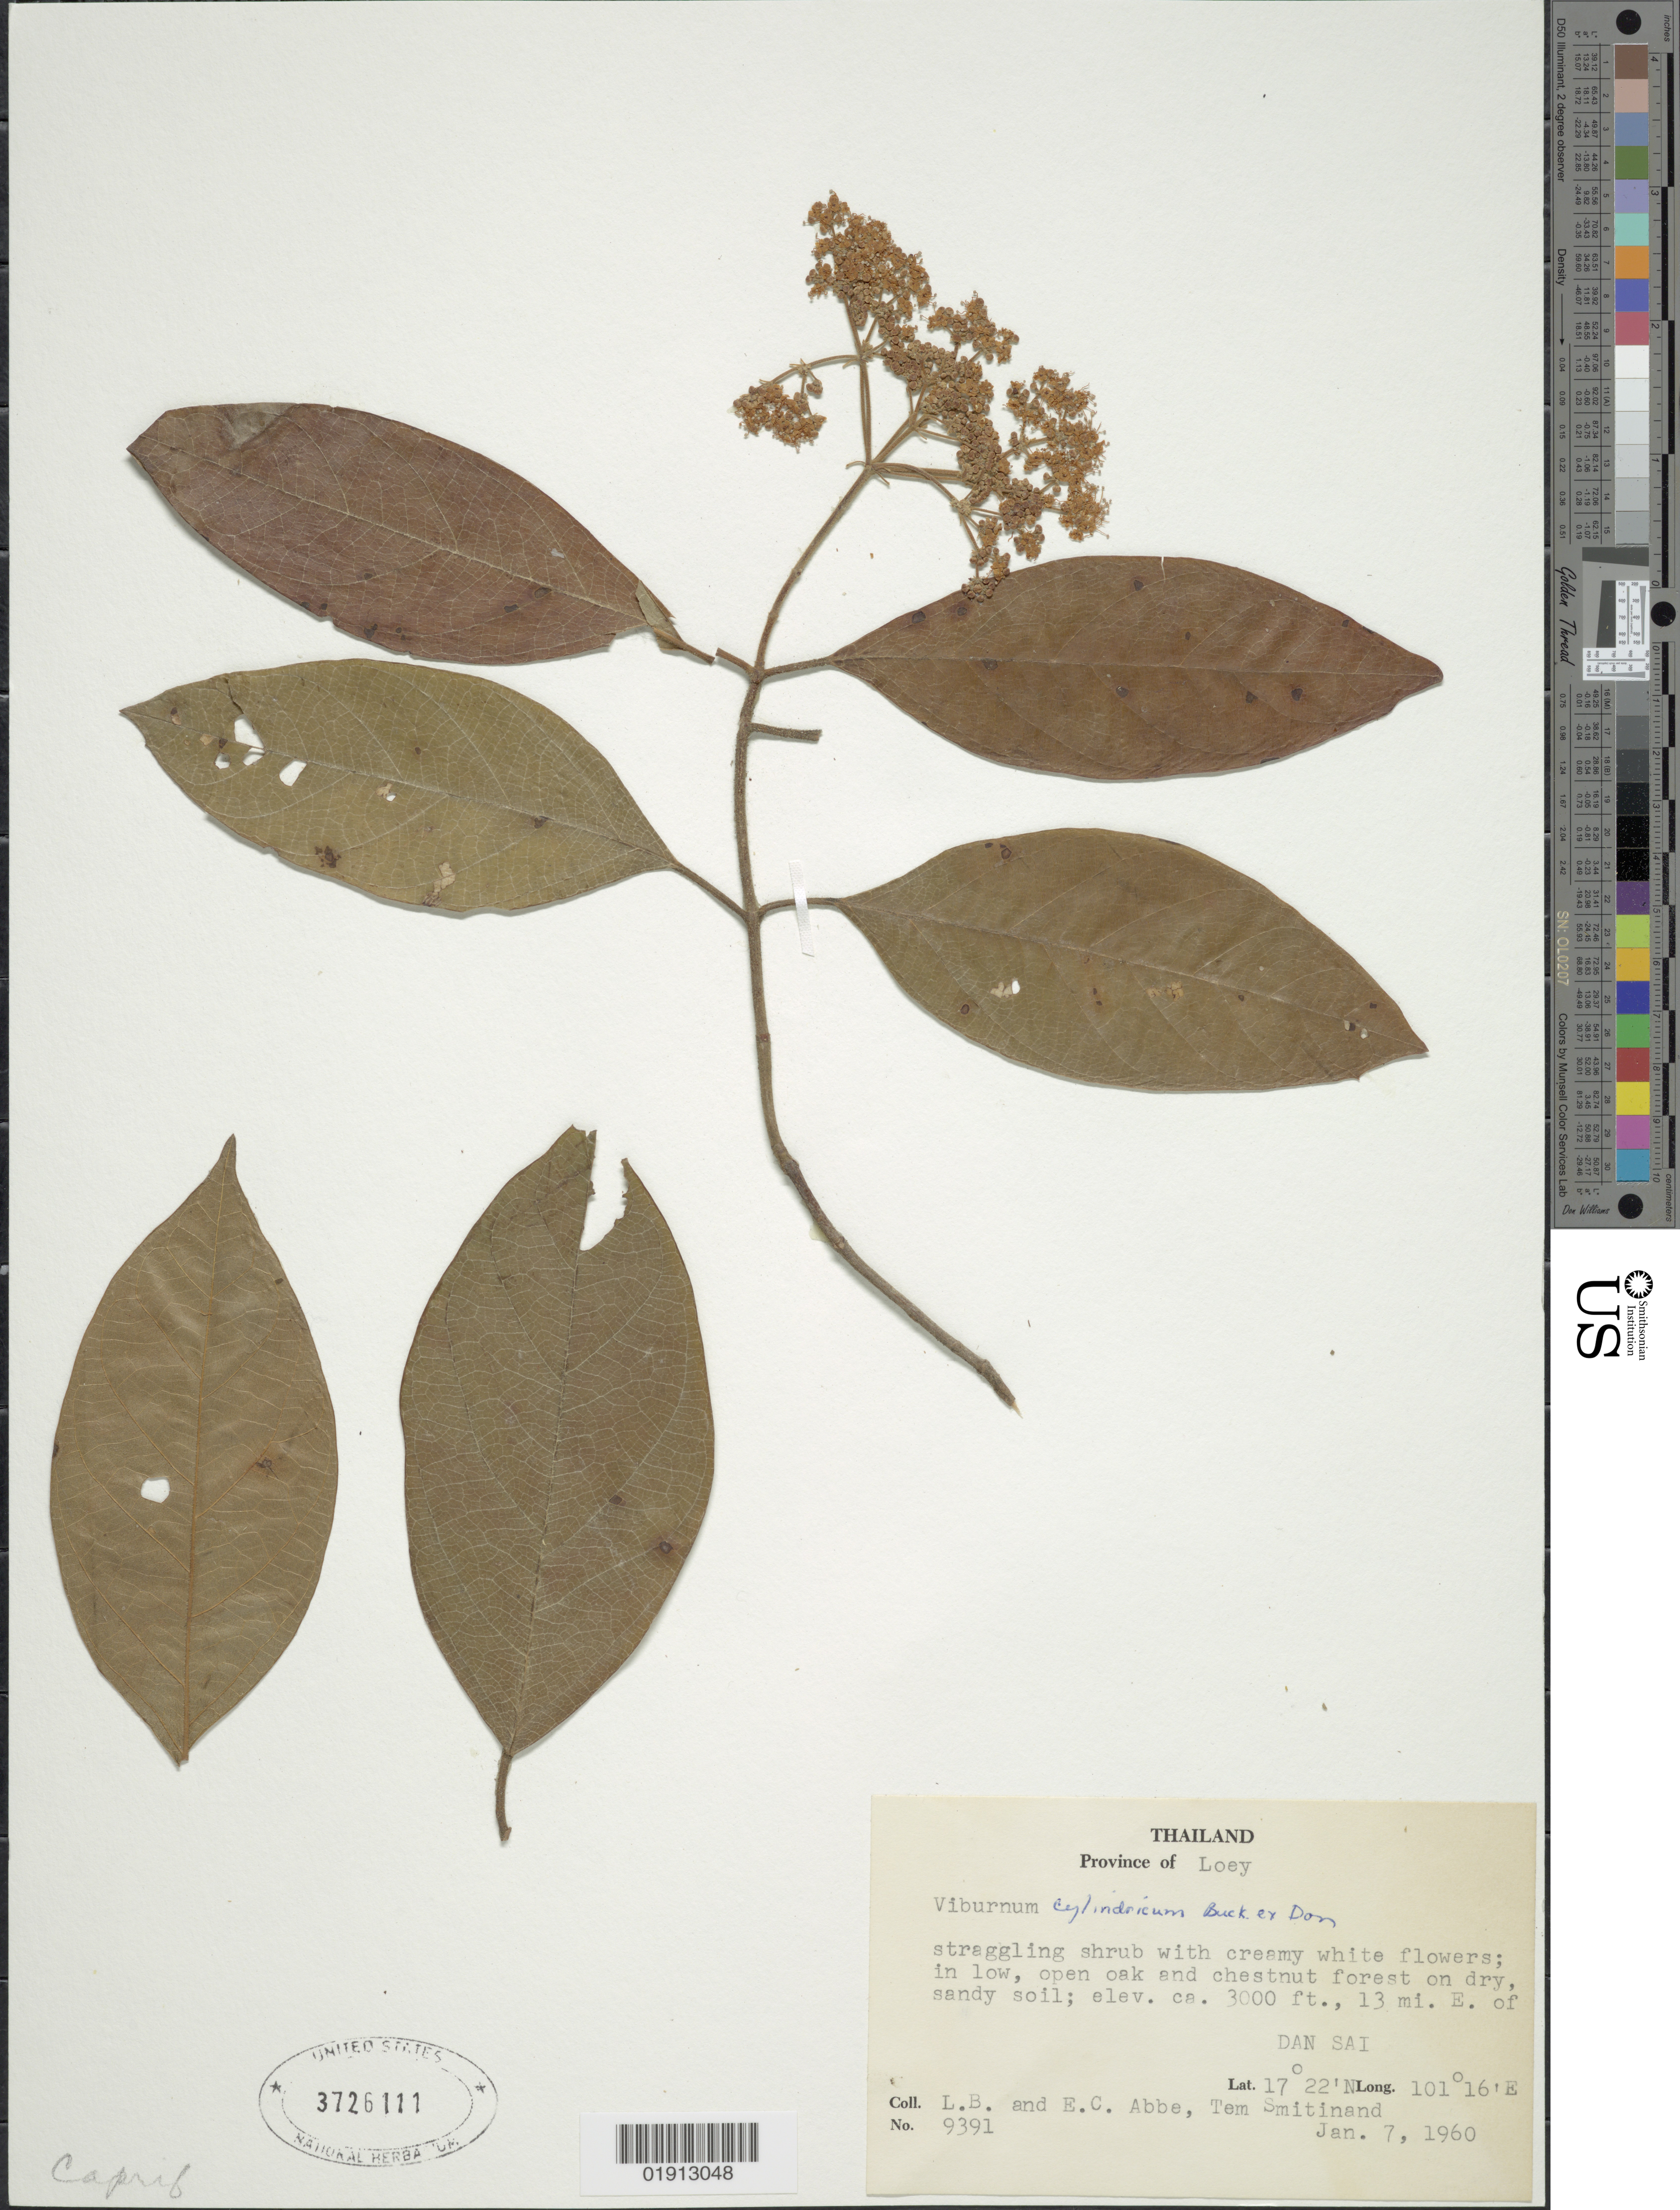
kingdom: Plantae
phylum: Tracheophyta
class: Magnoliopsida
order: Dipsacales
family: Viburnaceae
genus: Viburnum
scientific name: Viburnum cylindricum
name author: Buch.-Ham.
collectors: L. B. Abbe, E. C. Abbe & T. Smitinand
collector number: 9391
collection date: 1960-01-12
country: Thailand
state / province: Loei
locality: Province of Loey, 13 miles E of Dan Sai.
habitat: In low, open oak and chestnut forest on dry sandy soil.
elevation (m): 914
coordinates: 17 22 N, 101 16 E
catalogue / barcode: US 3726111